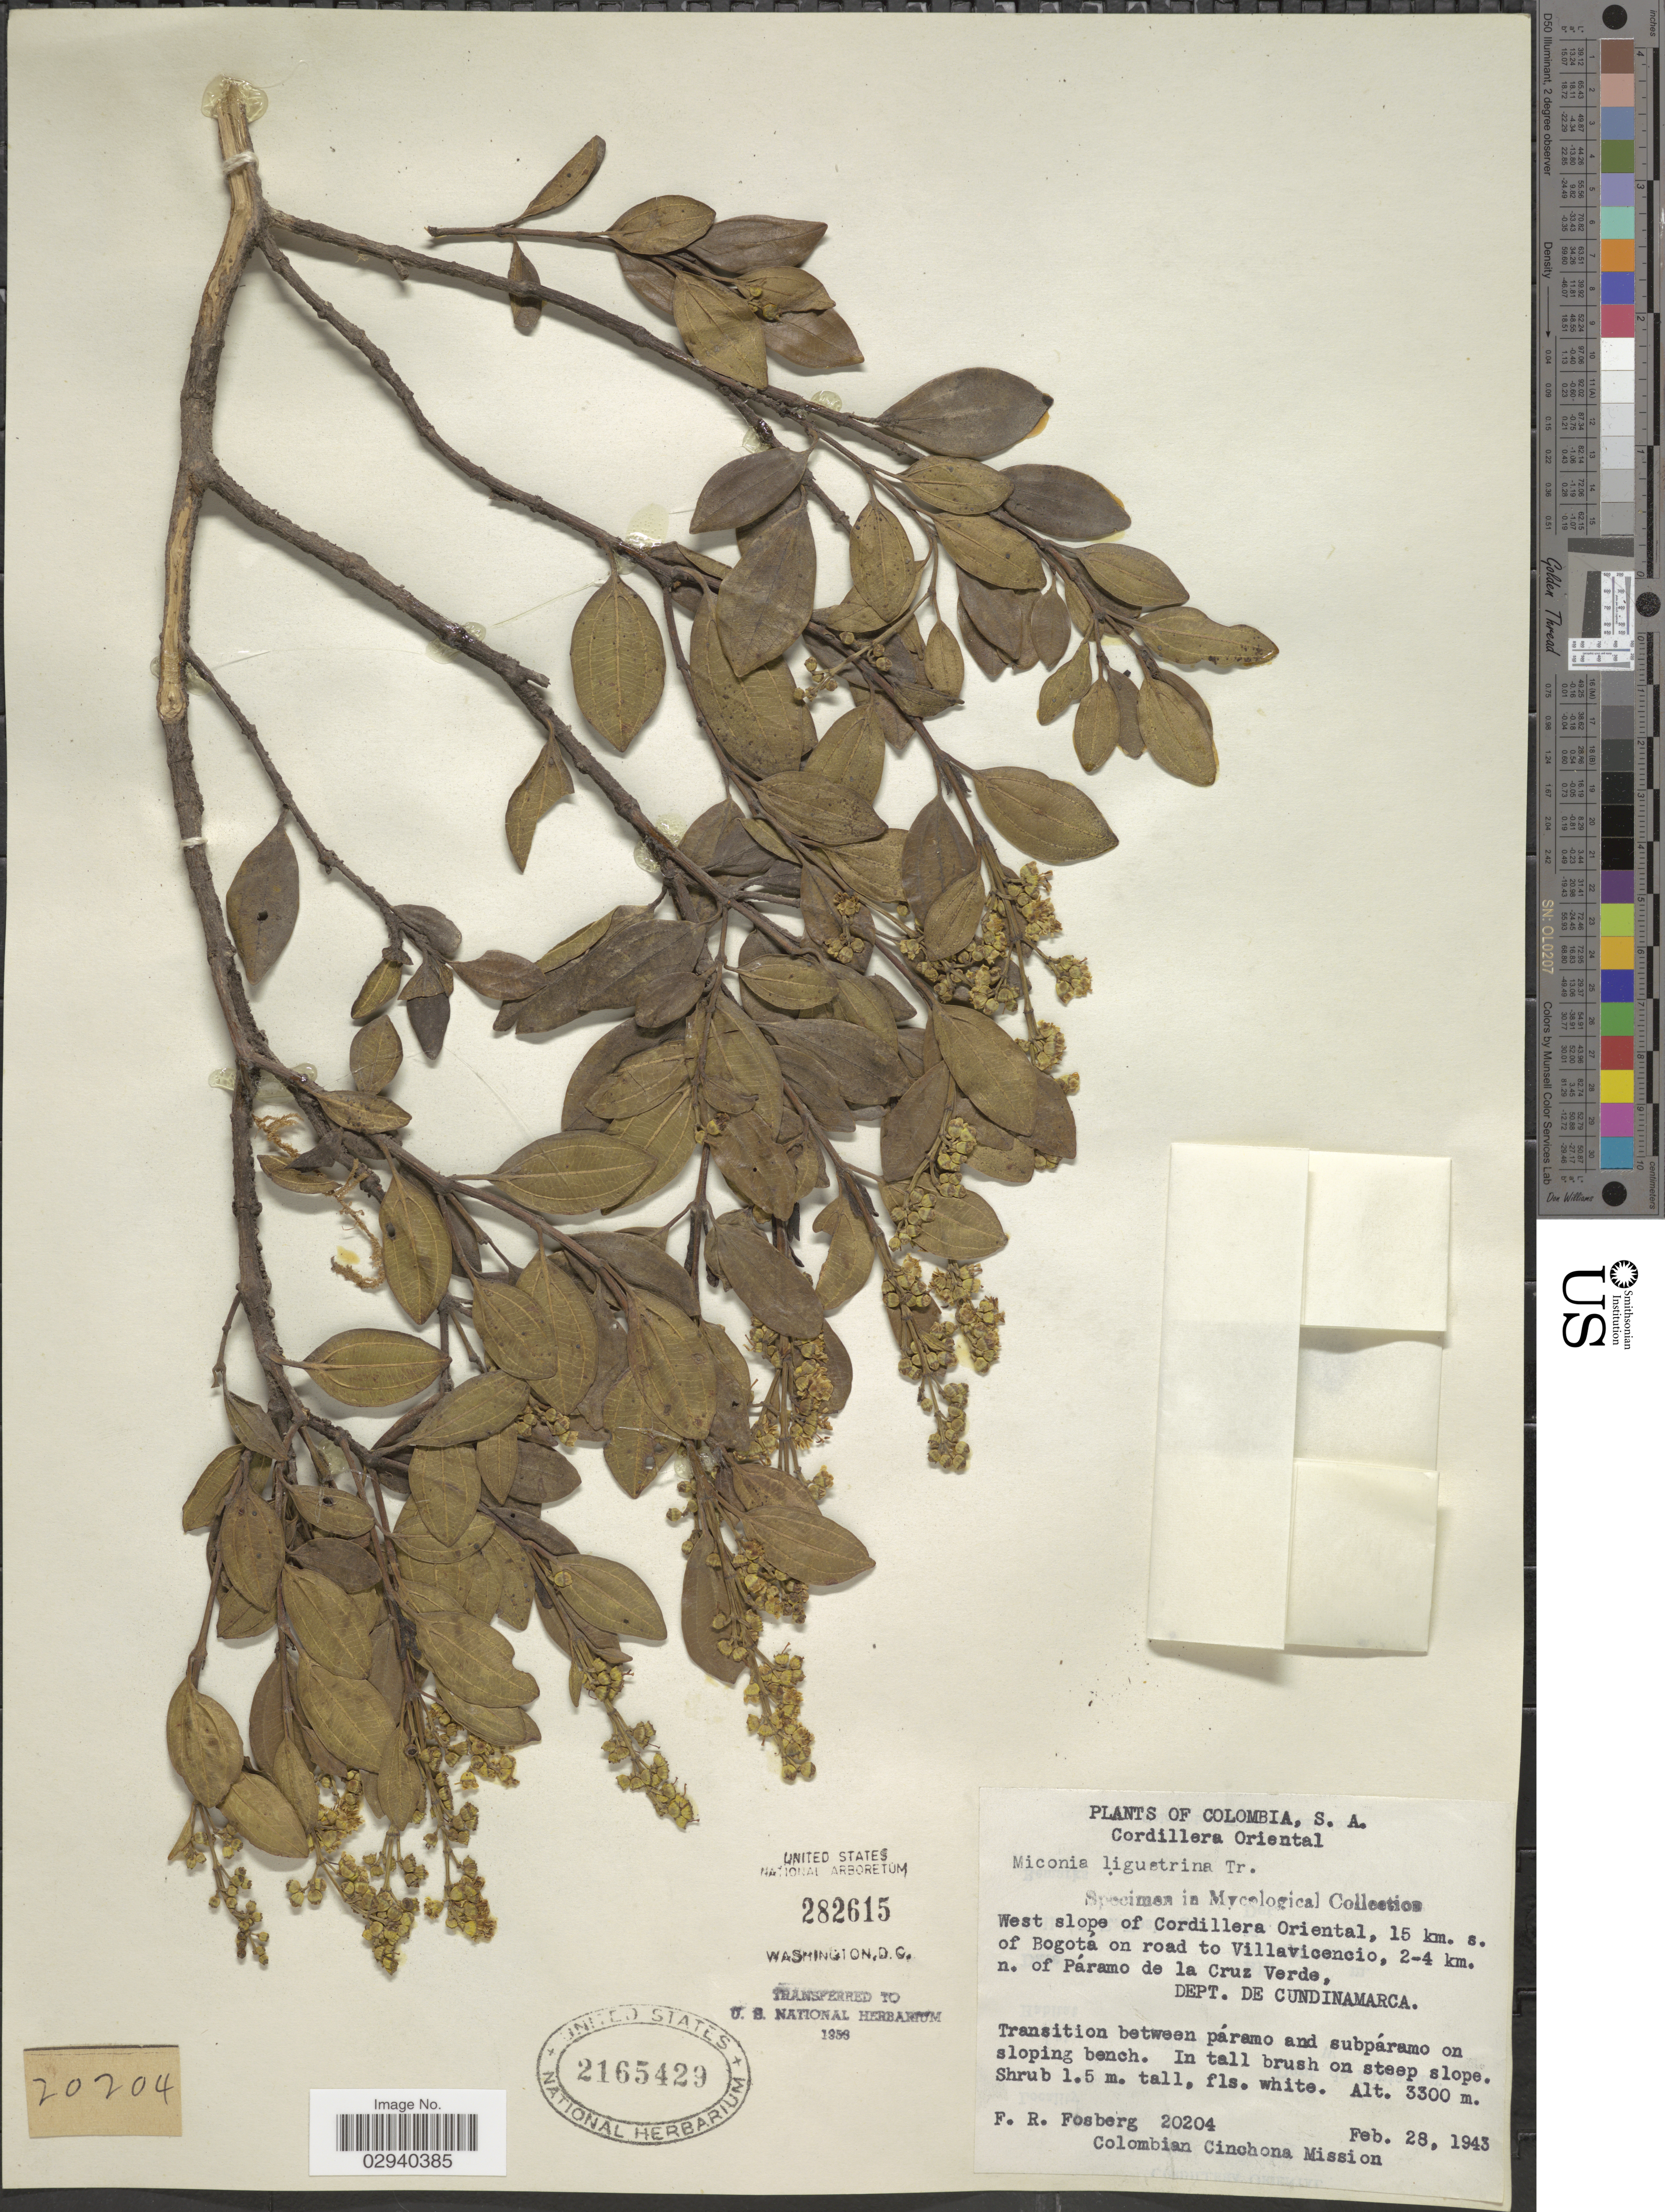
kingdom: Plantae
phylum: Tracheophyta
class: Magnoliopsida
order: Myrtales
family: Melastomataceae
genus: Miconia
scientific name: Miconia ligustrina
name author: (Sw.) Triana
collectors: F. R. Fosberg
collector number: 20204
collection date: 1943-02-28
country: Colombia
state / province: Cundinamarca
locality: Cordillera Oriental. West slope of Cordillera Oriental, 15 km. s. of Bogotá on road to Villavicencio, 2-4 km. n. of Páramo de la Cruz Verde, Dept. de Cundinamarca. Transition between páramo and subpáramo on sloping bench.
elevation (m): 3300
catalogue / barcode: US 2165429